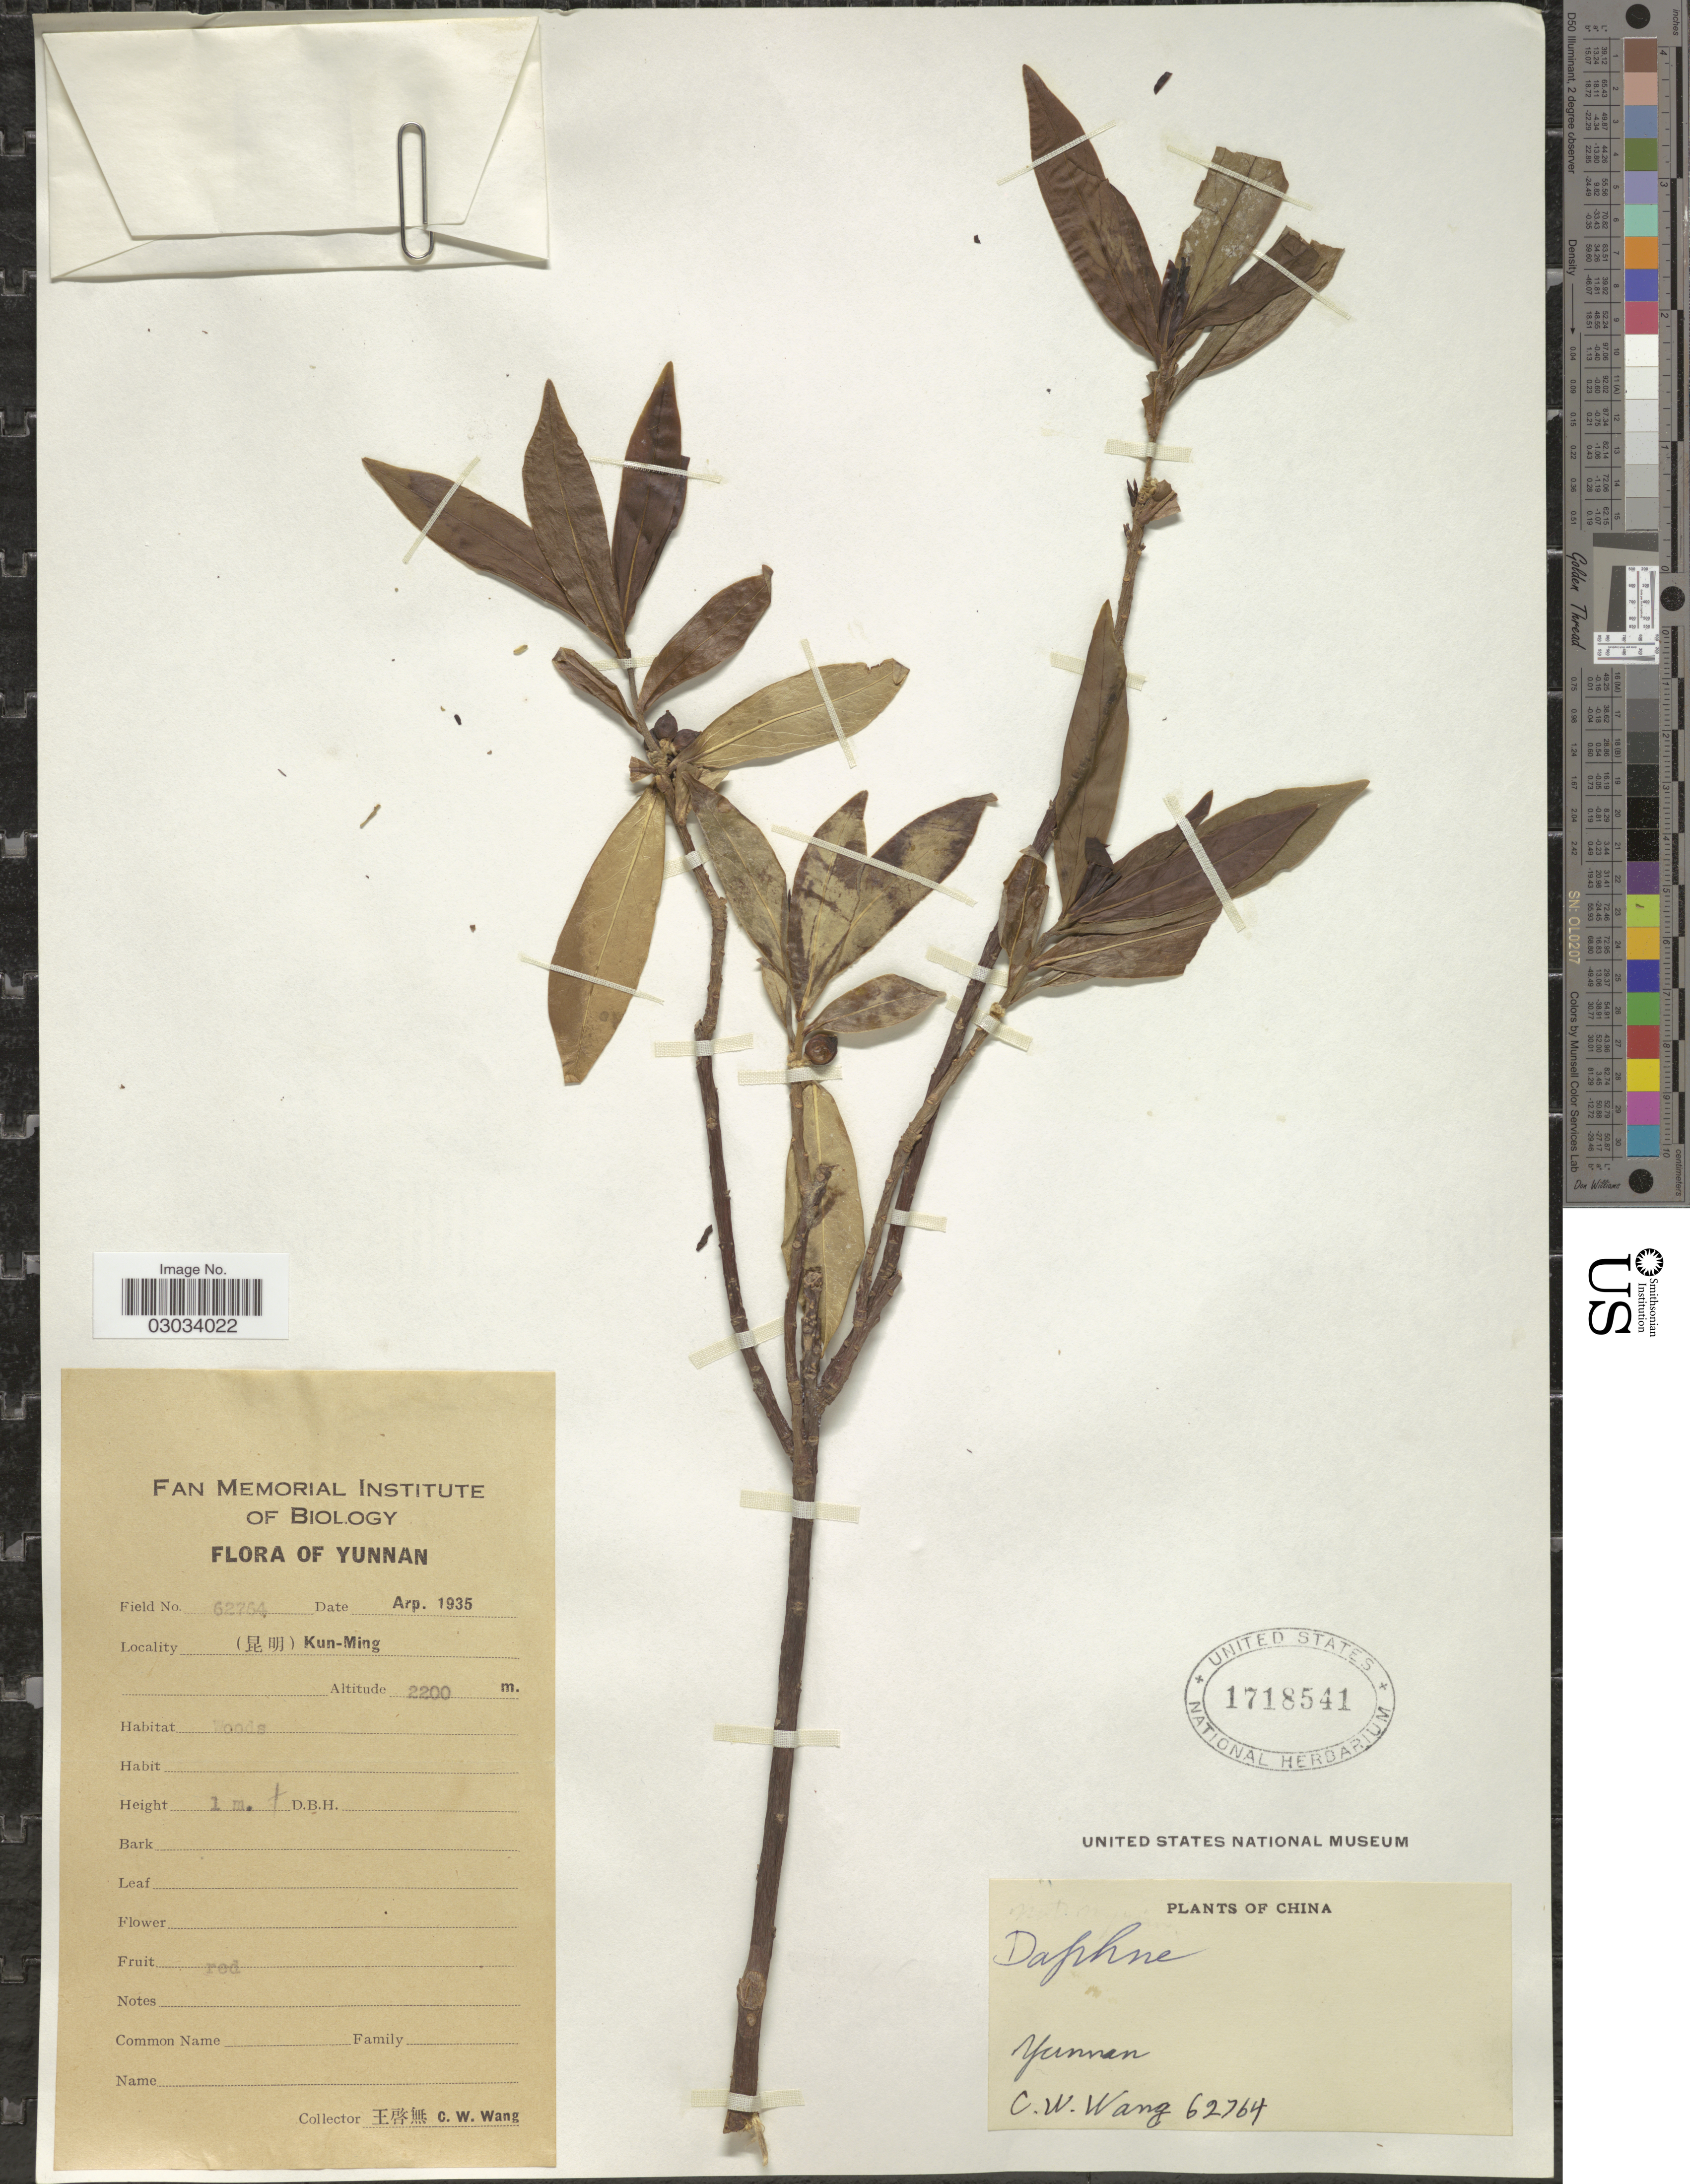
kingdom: Plantae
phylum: Tracheophyta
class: Magnoliopsida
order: Malvales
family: Thymelaeaceae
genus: Daphne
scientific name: Daphne sp.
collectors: C. W. Wang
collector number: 62764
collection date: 1935-04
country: China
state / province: Yunnan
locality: Kun-Ming.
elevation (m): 2200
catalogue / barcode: US 1718541